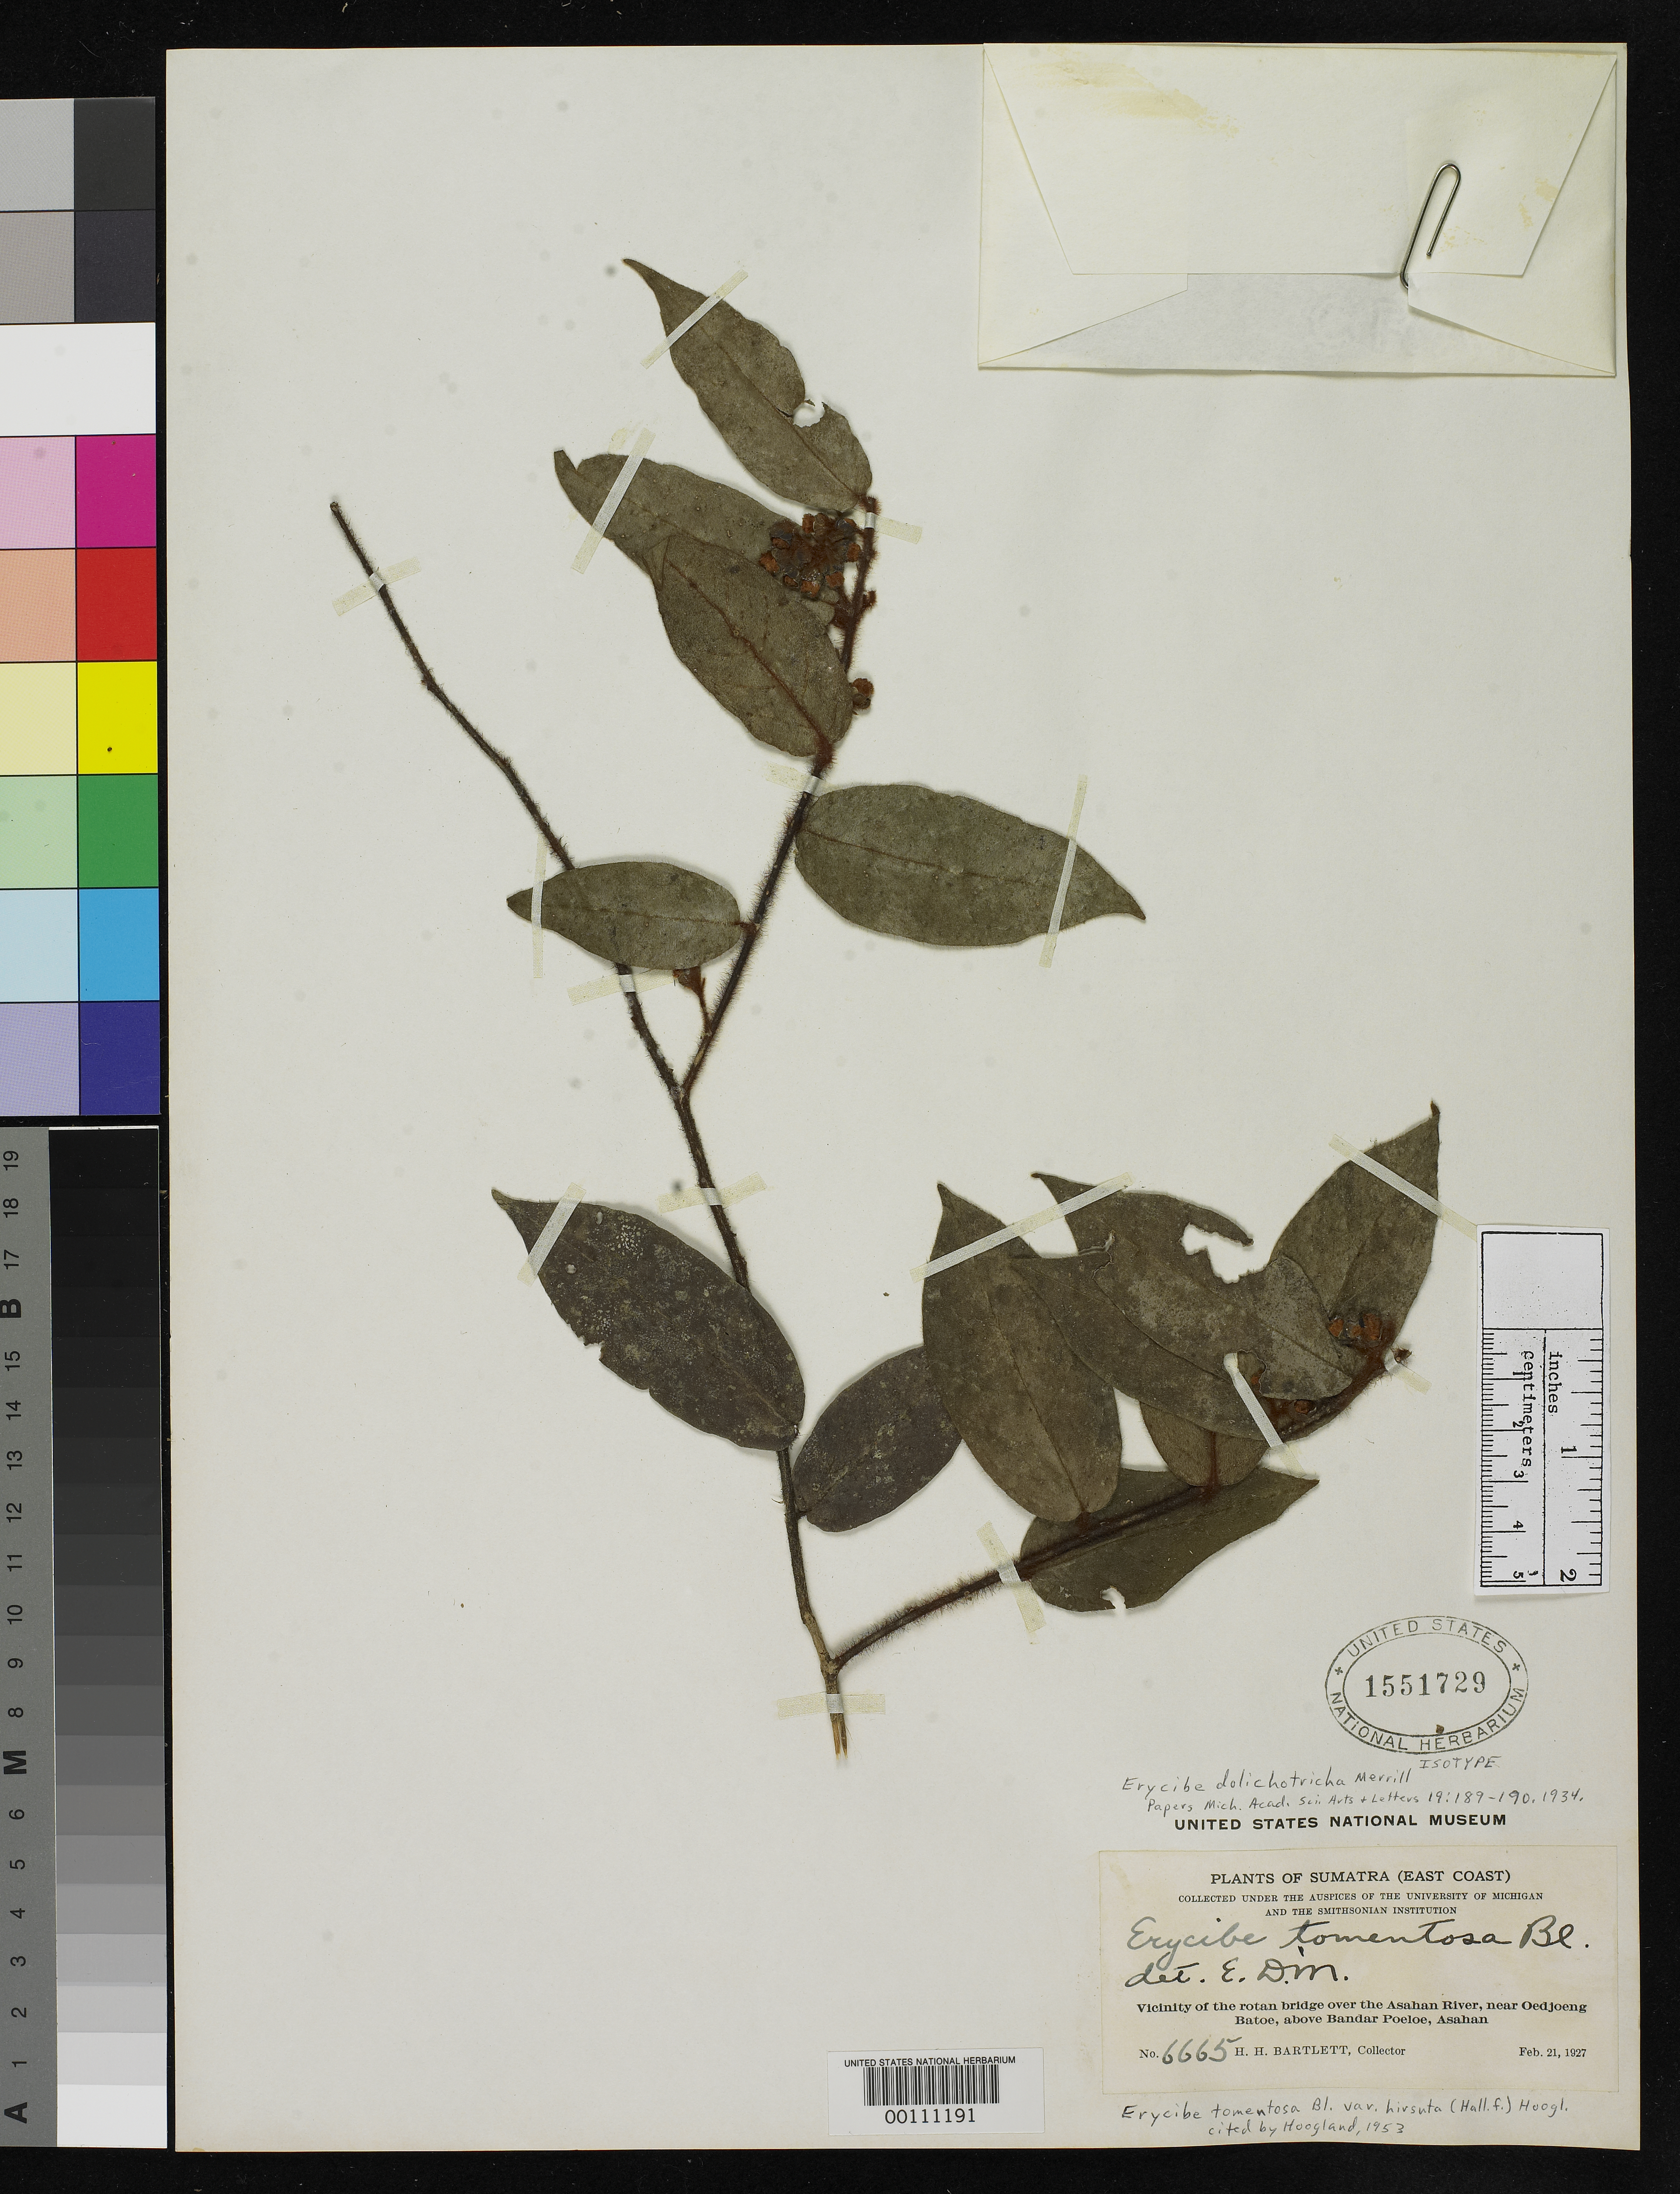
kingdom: Plantae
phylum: Tracheophyta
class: Magnoliopsida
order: Solanales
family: Convolvulaceae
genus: Erycibe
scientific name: Erycibe dolichotricha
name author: Merr.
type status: Isotype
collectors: H. H. Bartlett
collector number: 6665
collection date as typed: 21 Feb 1927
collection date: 1927-02-21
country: Indonesia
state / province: Sumatra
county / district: Sumatera Utara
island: Sumatra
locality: Asahan River, near Dedjbeng Batoe, above Bander Poeloe, Asahan.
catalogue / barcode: US 1551729